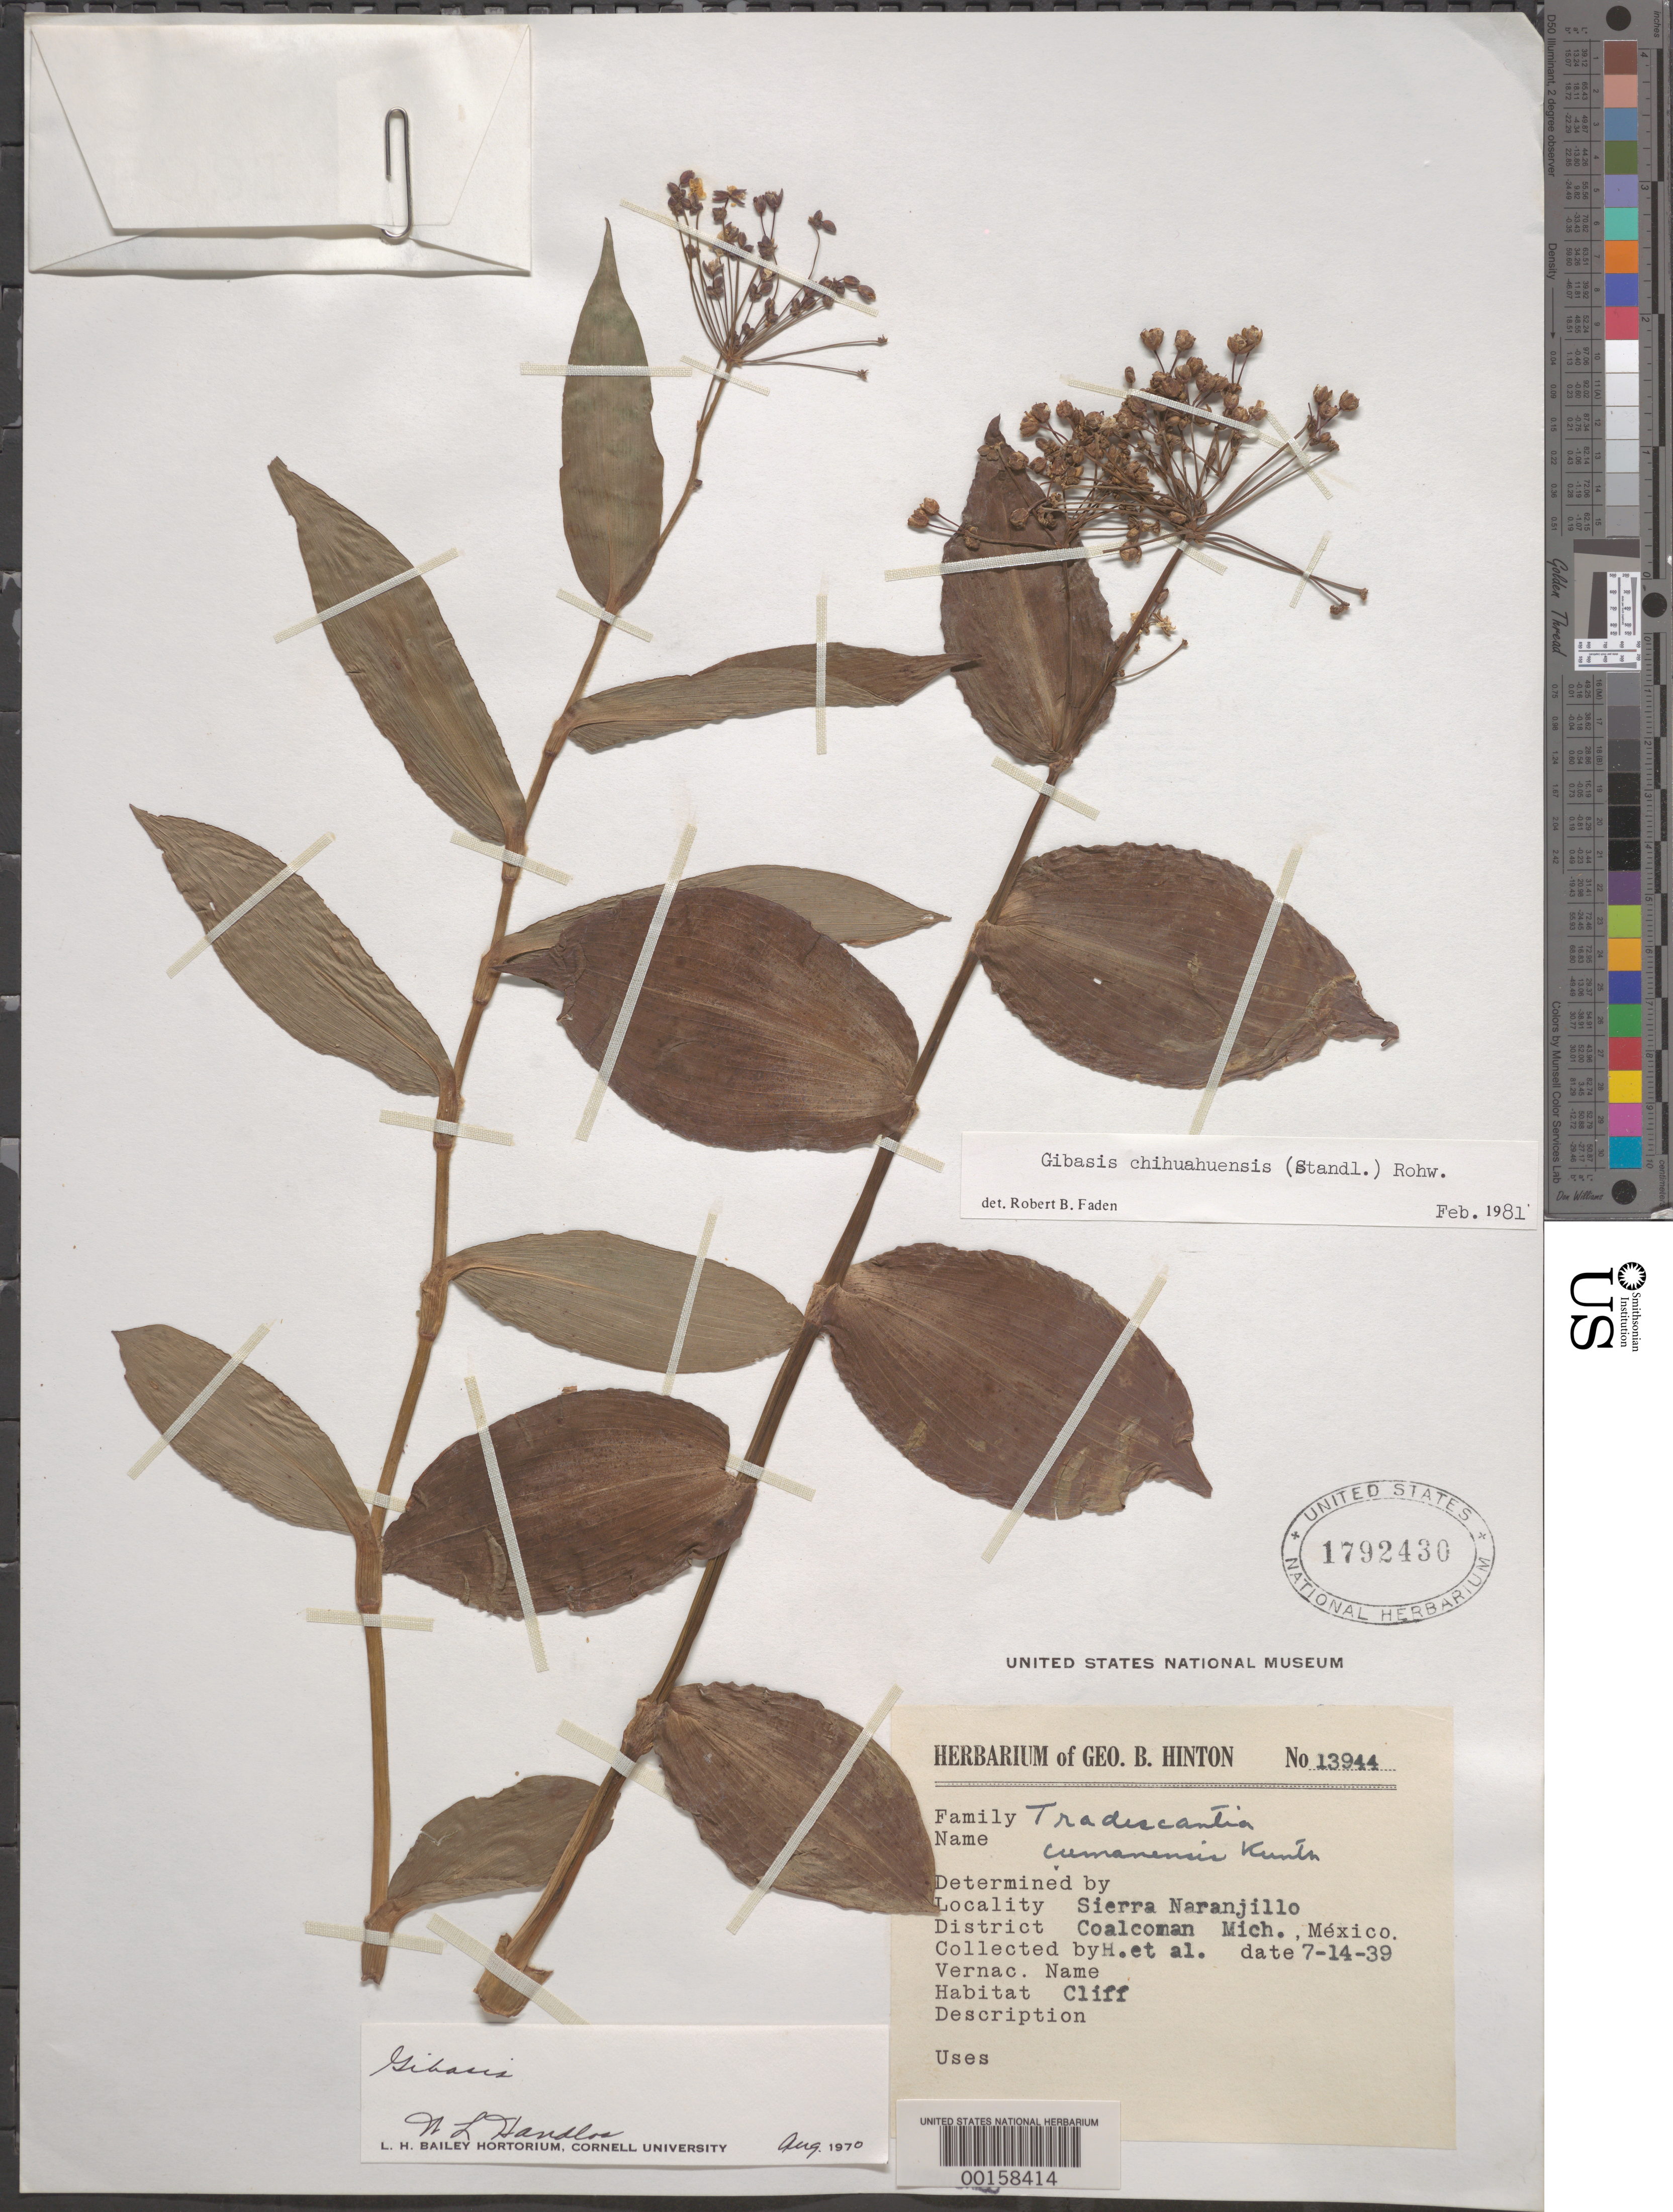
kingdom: Plantae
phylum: Tracheophyta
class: Liliopsida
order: Commelinales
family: Commelinaceae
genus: Gibasis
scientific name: Gibasis chihuahuensis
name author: (Standl.) Rohweder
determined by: Faden, Robert B., (US), Smithsonian Institution - National Museum of Natural History (UNITED STATES)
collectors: G. B. Hinton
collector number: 13944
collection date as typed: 14 Jul 1939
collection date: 1939-07-14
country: Mexico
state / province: Michoacán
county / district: Coalcomán De Vazquez Pallares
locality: Coalcomán Mun. (?), Sierra Naranjillo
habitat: Cliff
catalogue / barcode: US 1792430